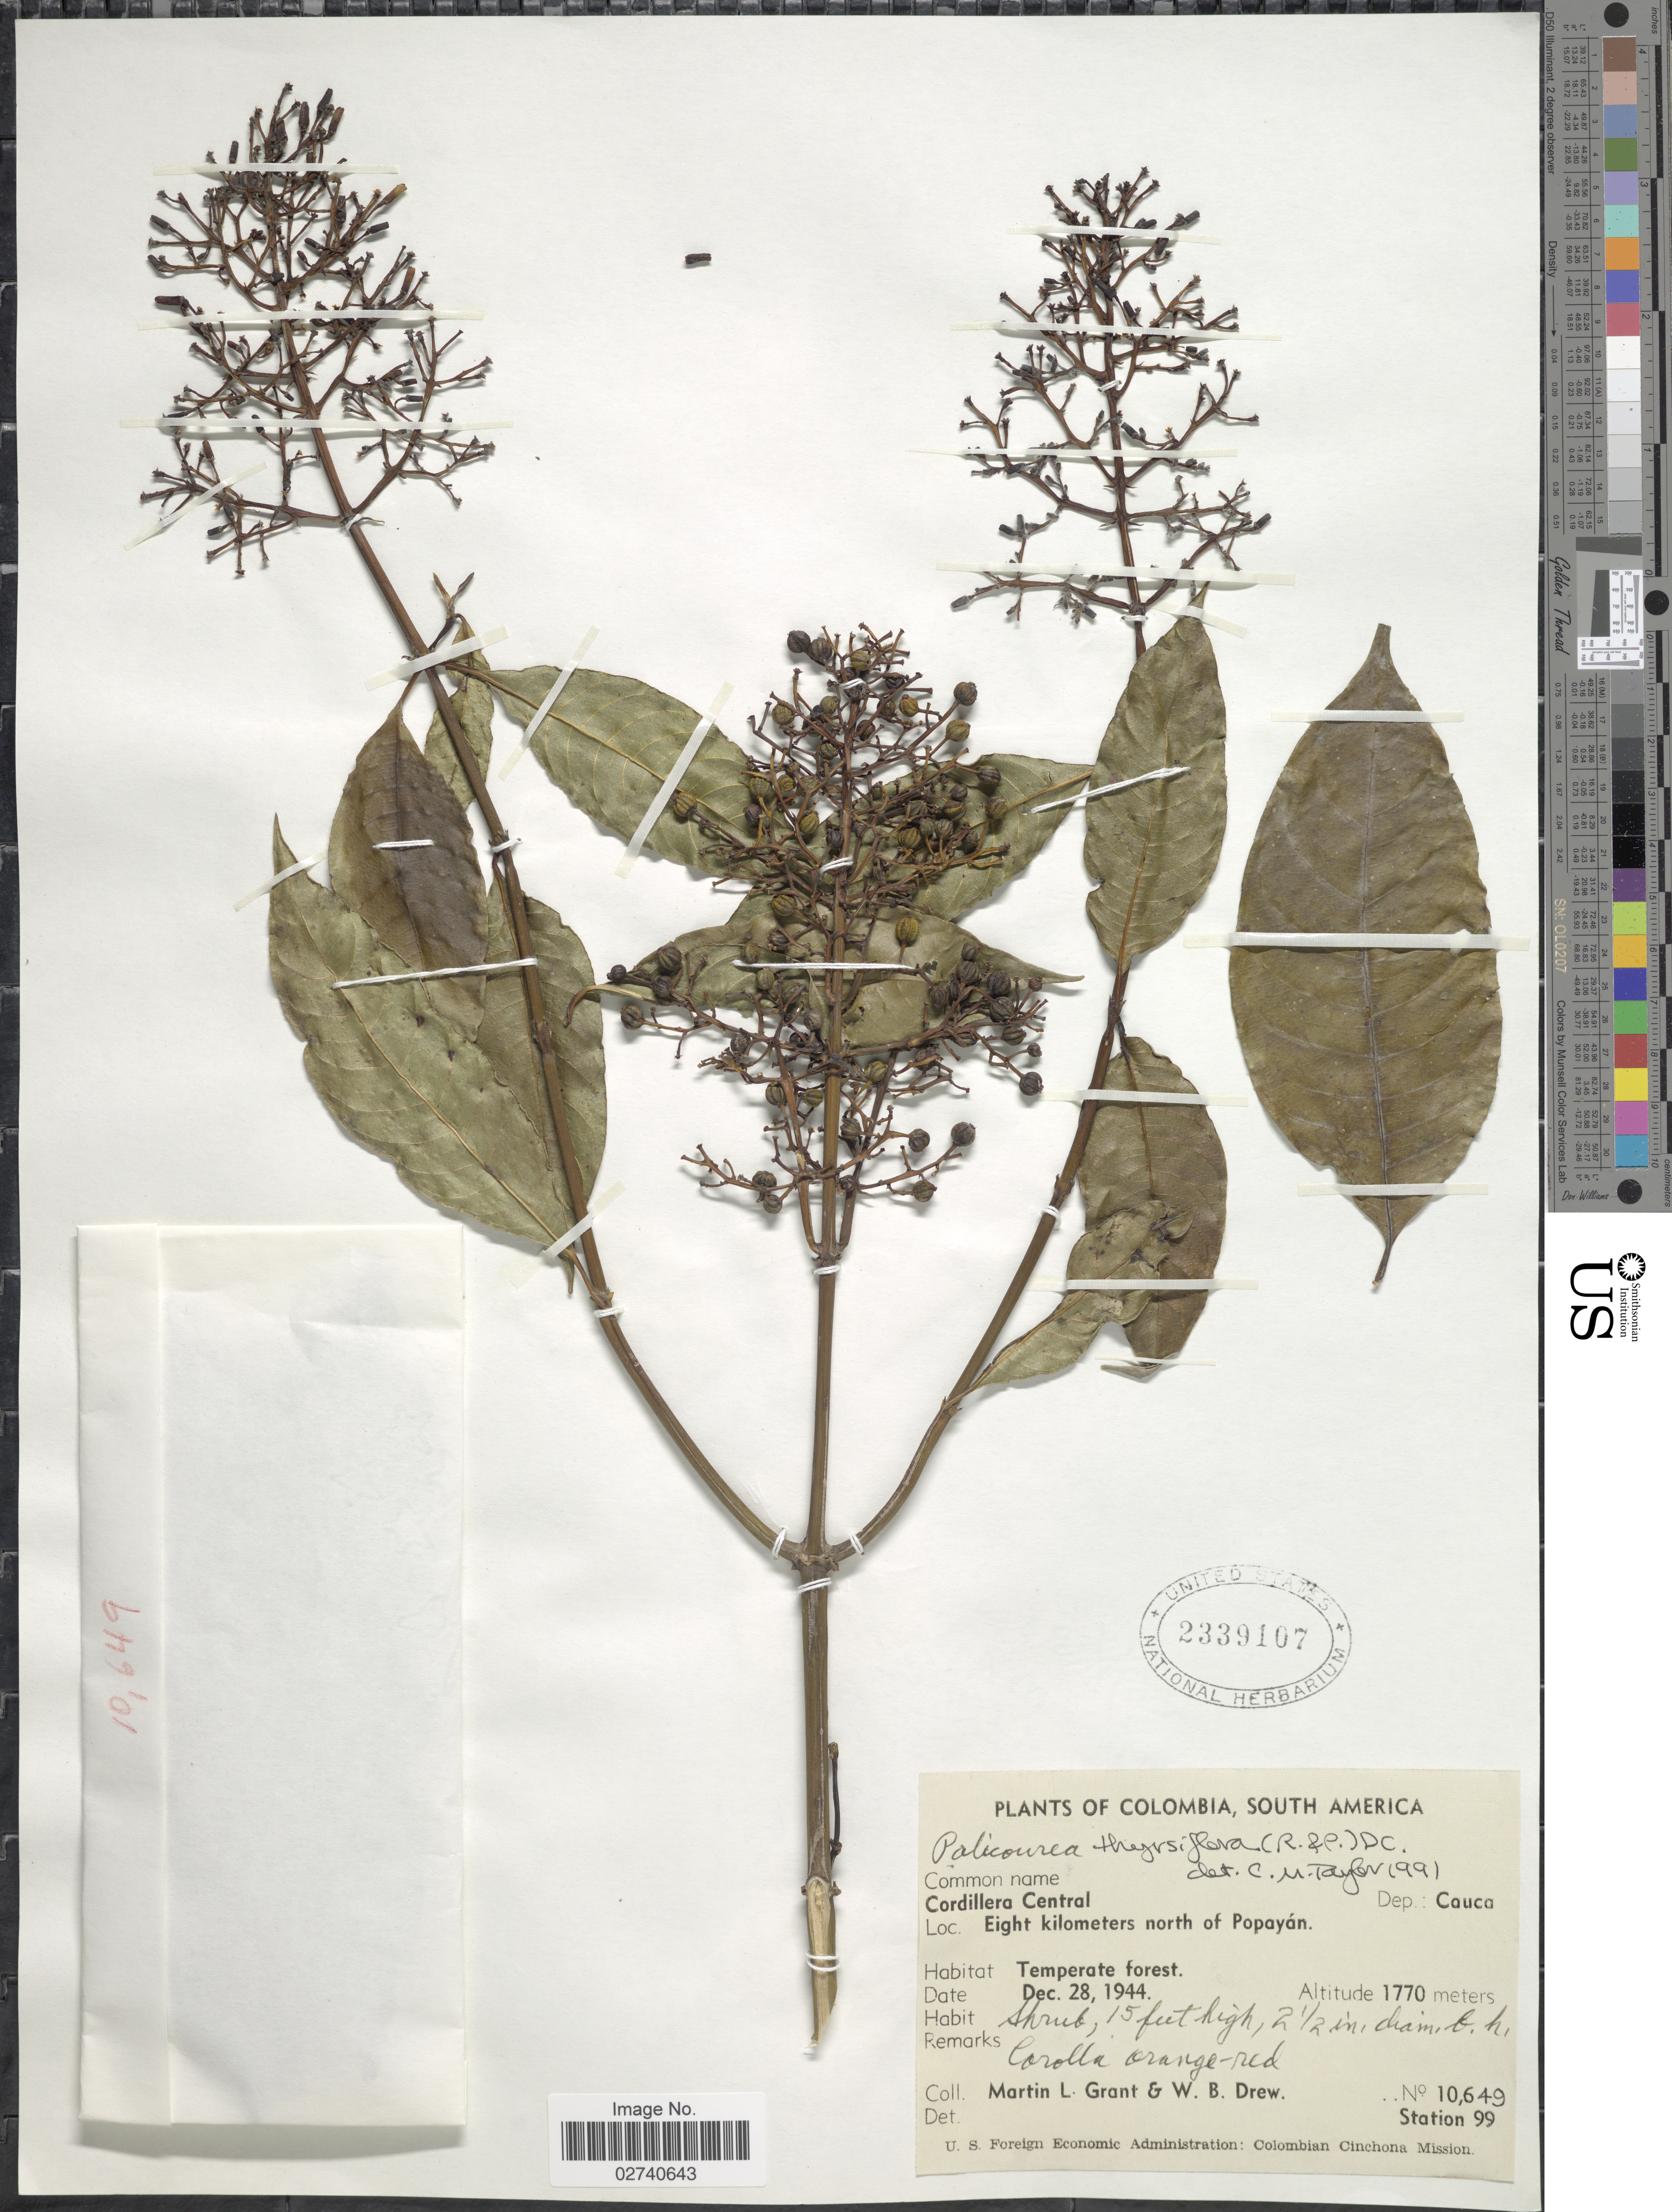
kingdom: Plantae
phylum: Tracheophyta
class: Magnoliopsida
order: Gentianales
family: Rubiaceae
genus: Palicourea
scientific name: Palicourea thyrsiflora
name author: (Ruiz & Pav.) DC.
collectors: M. L. Grant & W. B. Drew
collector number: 10649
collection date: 1944-12-28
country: Colombia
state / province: Cauca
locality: Cordillera Central. Eight kilometers north of Popayan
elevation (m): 1770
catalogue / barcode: US 2339107